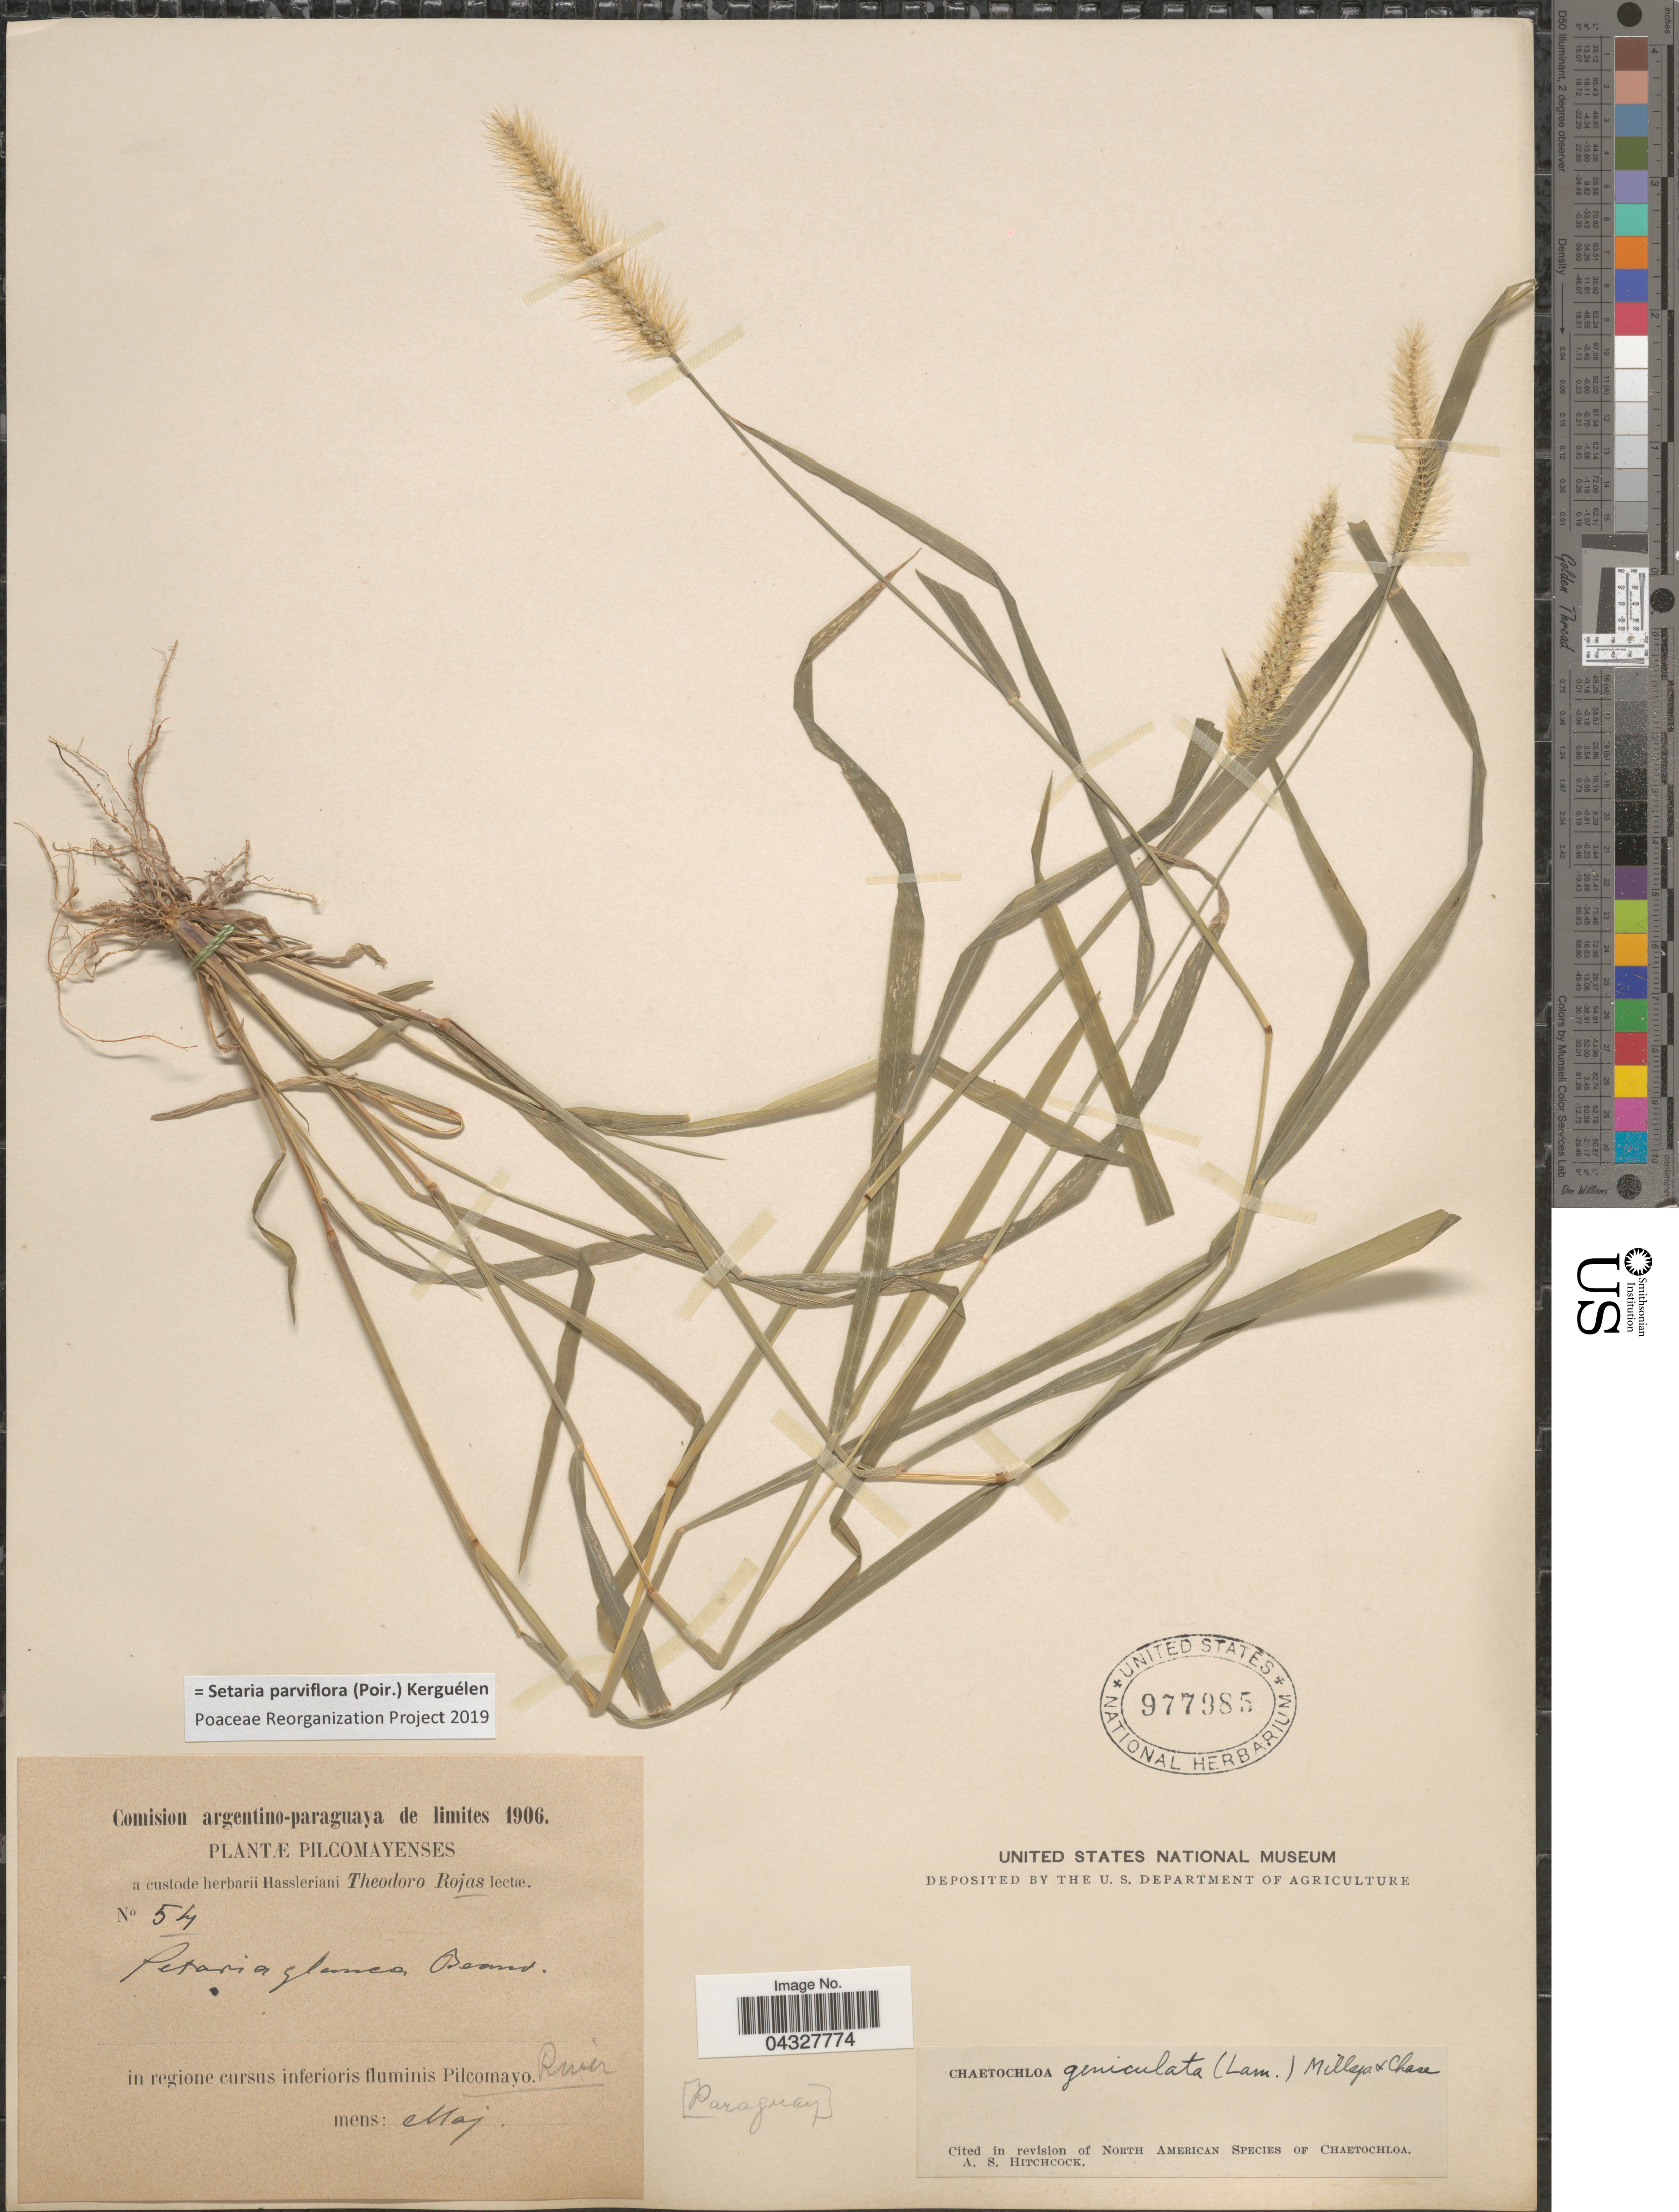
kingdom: Plantae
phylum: Tracheophyta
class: Liliopsida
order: Poales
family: Poaceae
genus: Setaria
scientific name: Setaria parviflora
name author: (Poir.) Kerguélen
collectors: T. Rojas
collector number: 54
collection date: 1906-05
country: Paraguay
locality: Comision argentino-paraguaya de limites 1906. Pilcomayenses. In regione cursus inferioris fluminis Pilcomayo River.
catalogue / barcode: US 977985